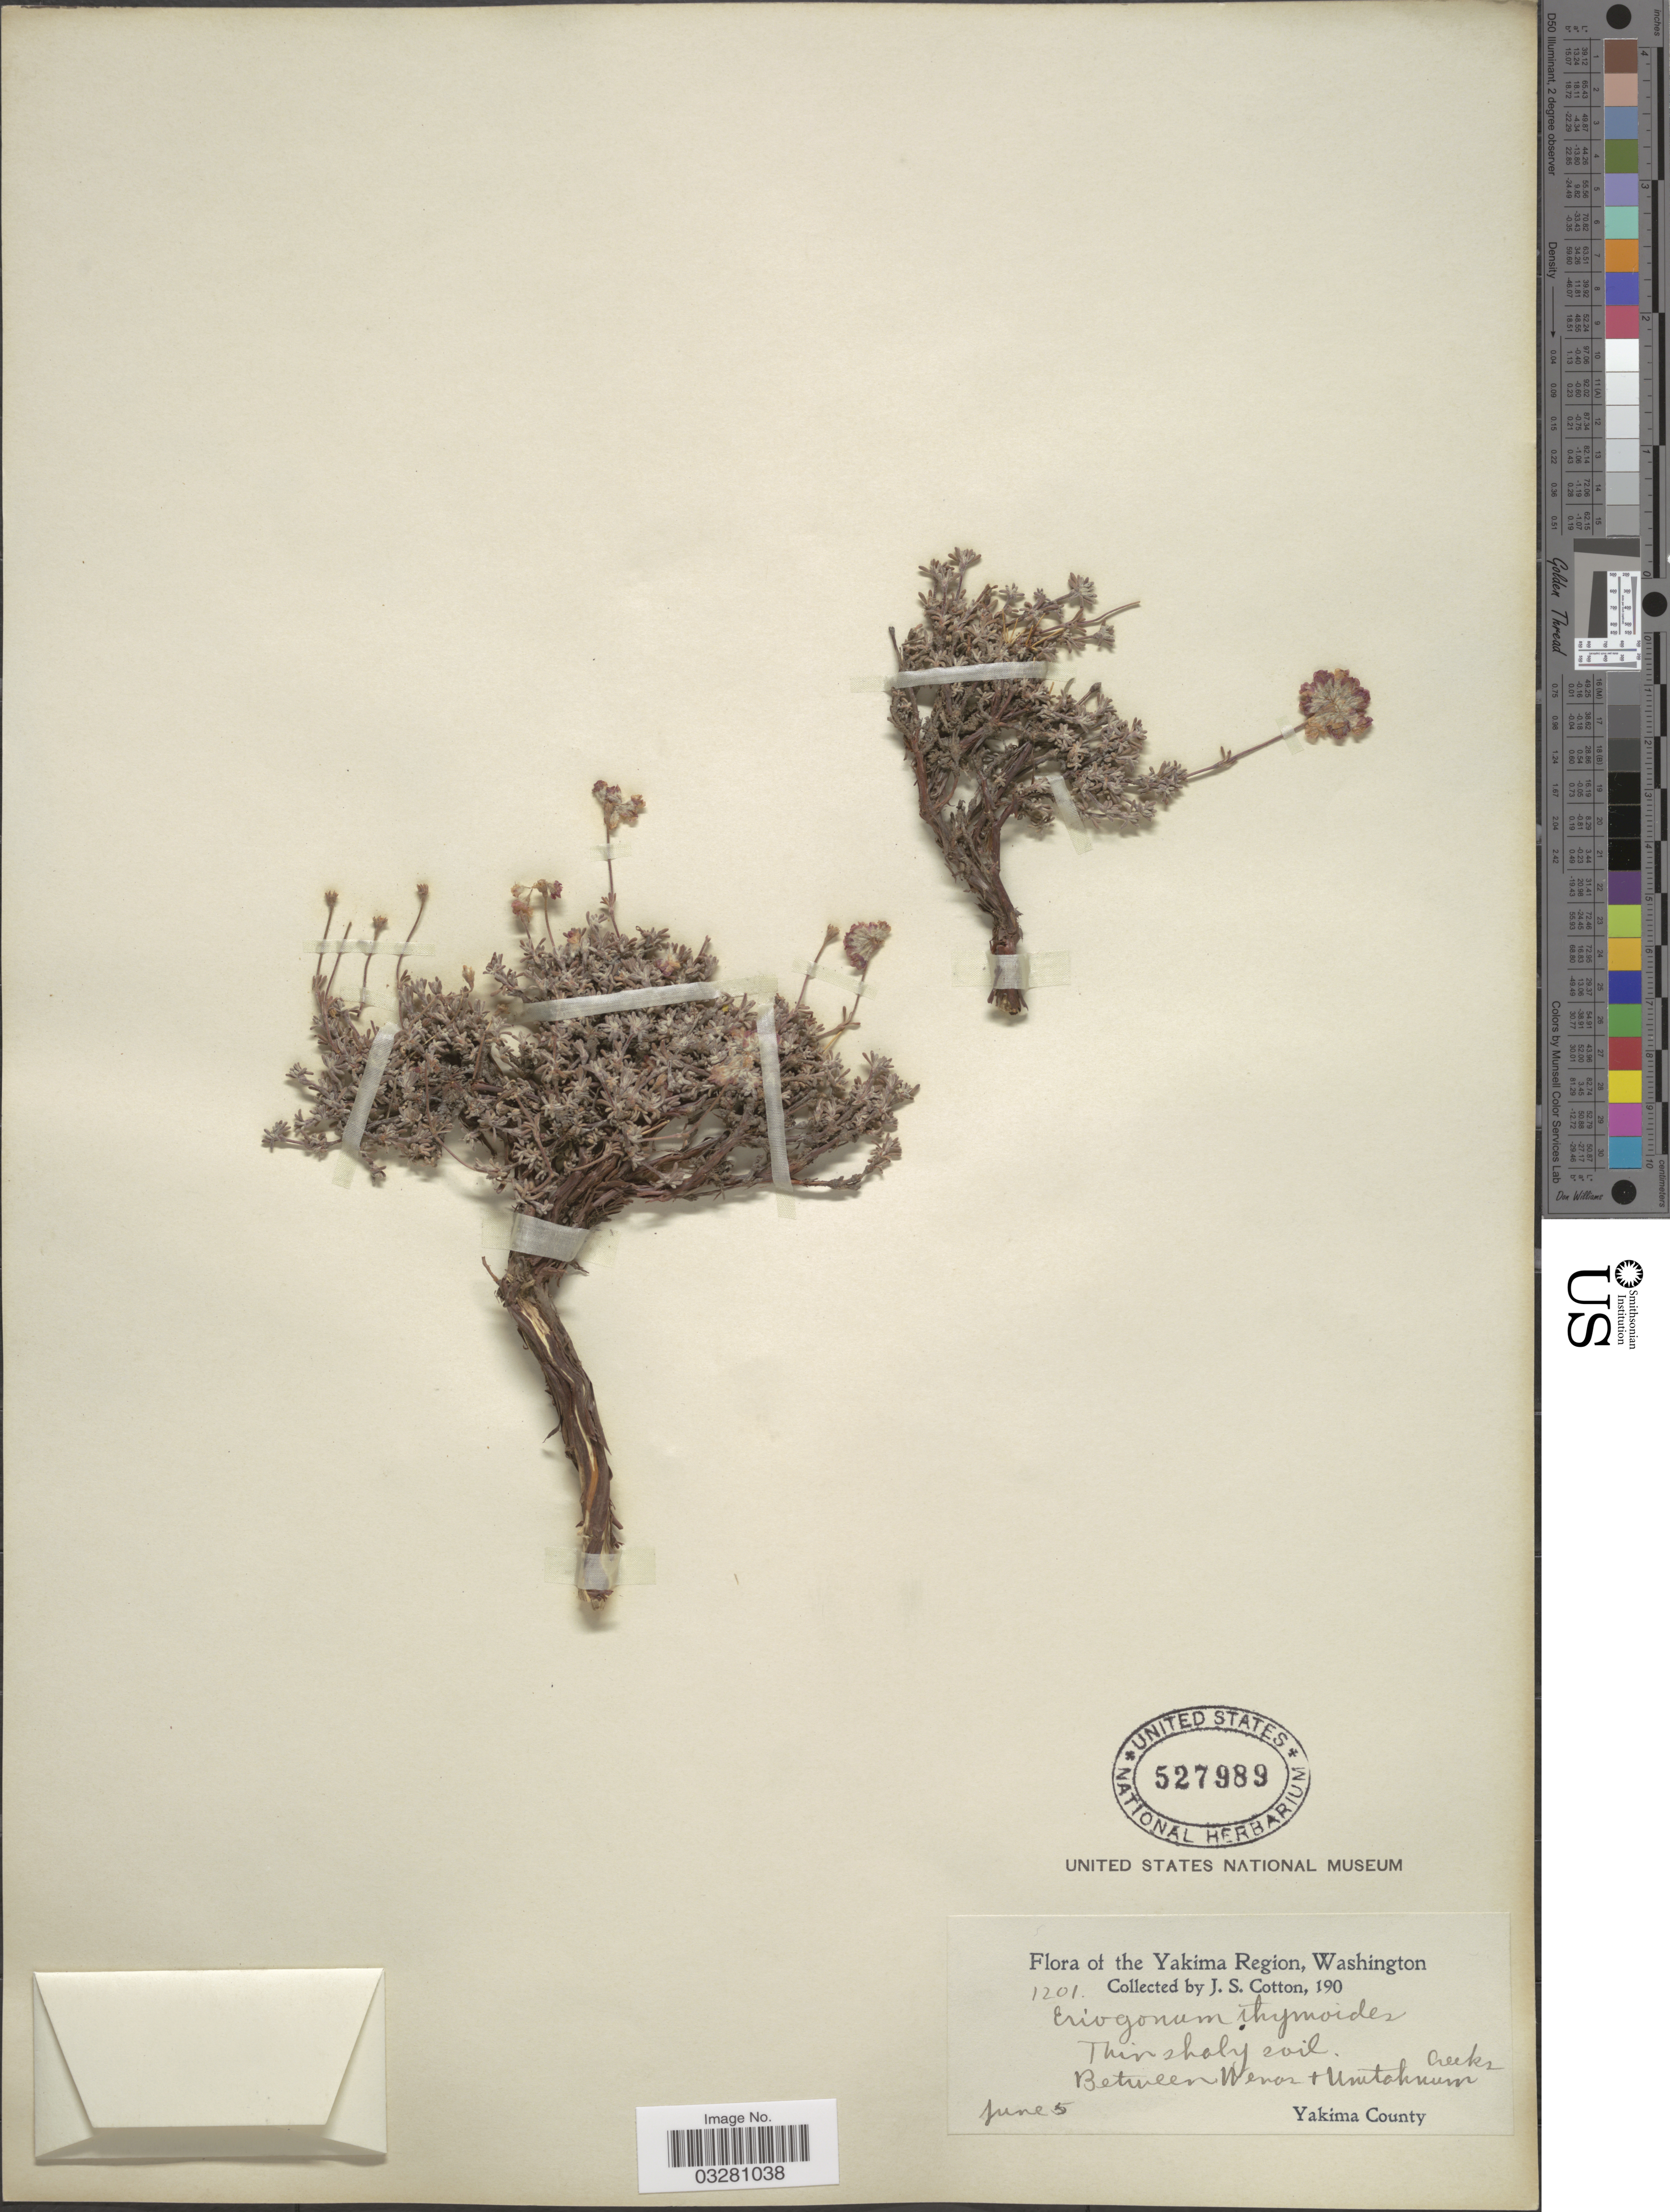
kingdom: Plantae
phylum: Tracheophyta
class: Magnoliopsida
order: Caryophyllales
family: Polygonaceae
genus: Eriogonum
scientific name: Eriogonum thymoides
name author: Benth. in DC.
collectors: J. S. Cotton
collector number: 1201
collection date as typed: June 5, 190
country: United States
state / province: Washington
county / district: Yakima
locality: Yakima Region. Between Wenas & Umtahnum. Yakima County.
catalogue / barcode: US 527989